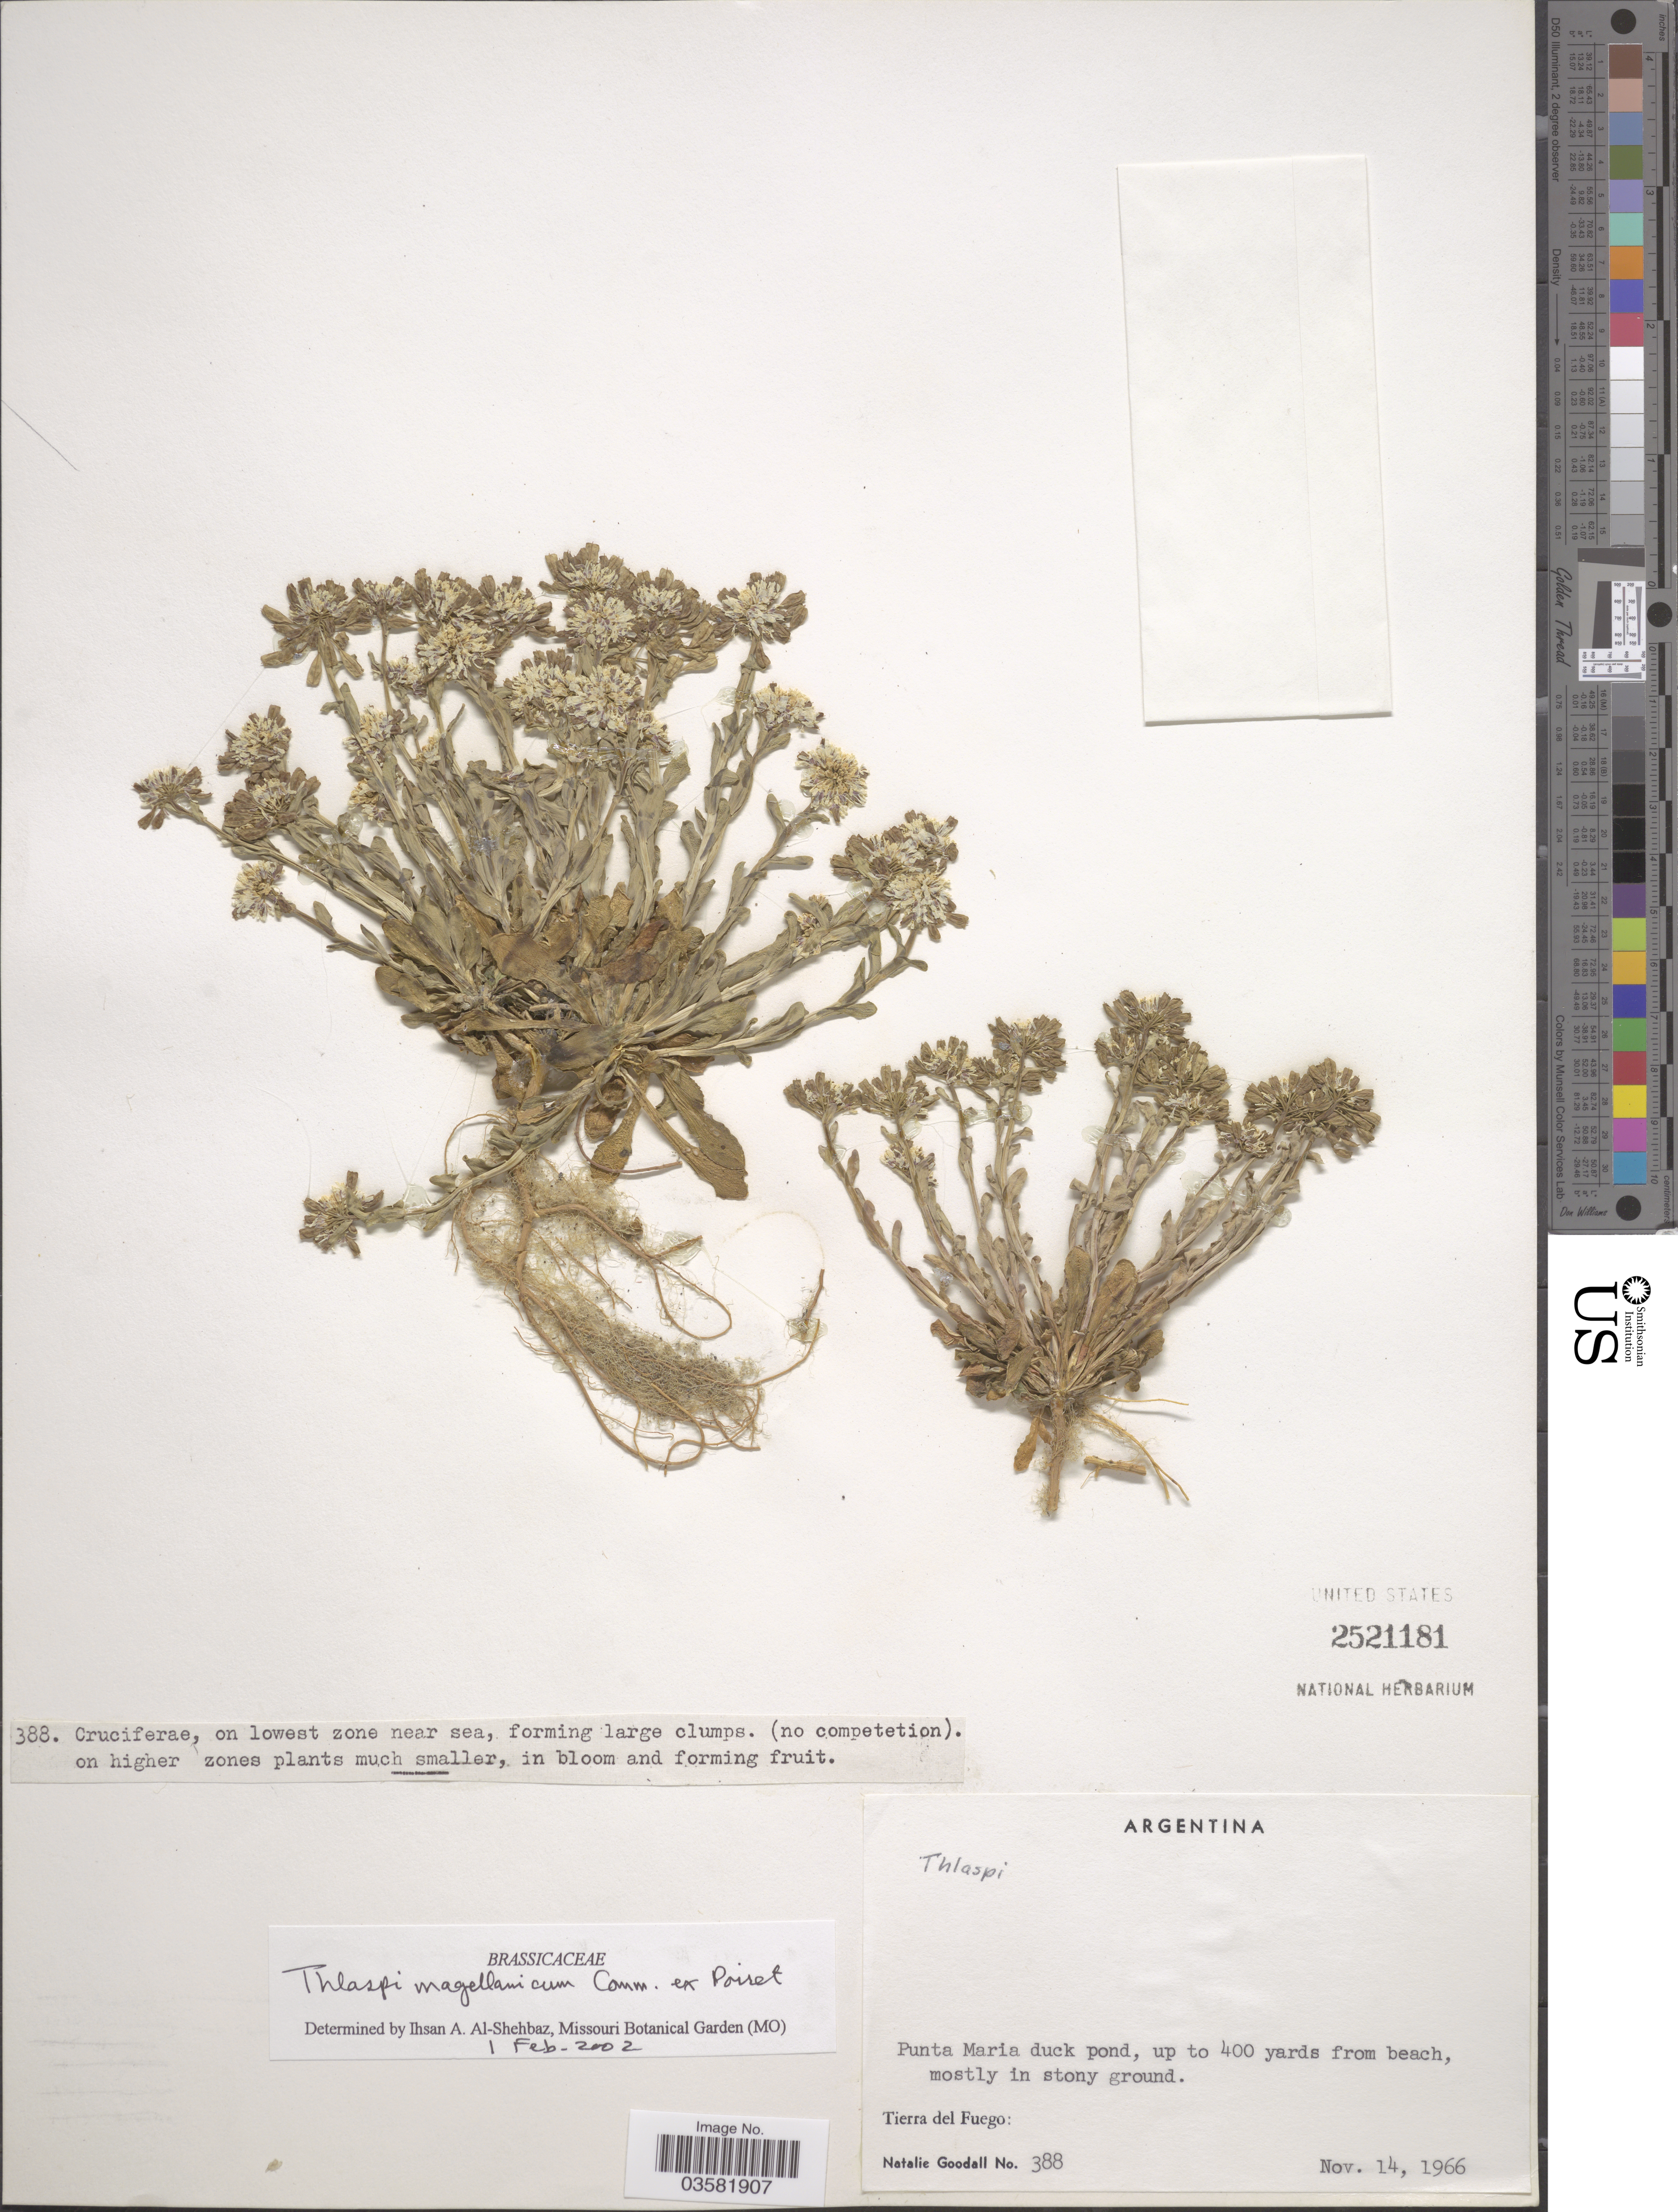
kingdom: Plantae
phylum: Tracheophyta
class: Magnoliopsida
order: Brassicales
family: Brassicaceae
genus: Thlaspi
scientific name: Thlaspi magellanicum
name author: Pers.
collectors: N. Goodall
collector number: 388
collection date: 1966-11-14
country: Argentina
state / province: Tierra del Fuego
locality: Punta Maria duck pond, up to 400 yards from beach.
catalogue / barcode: US 2521181